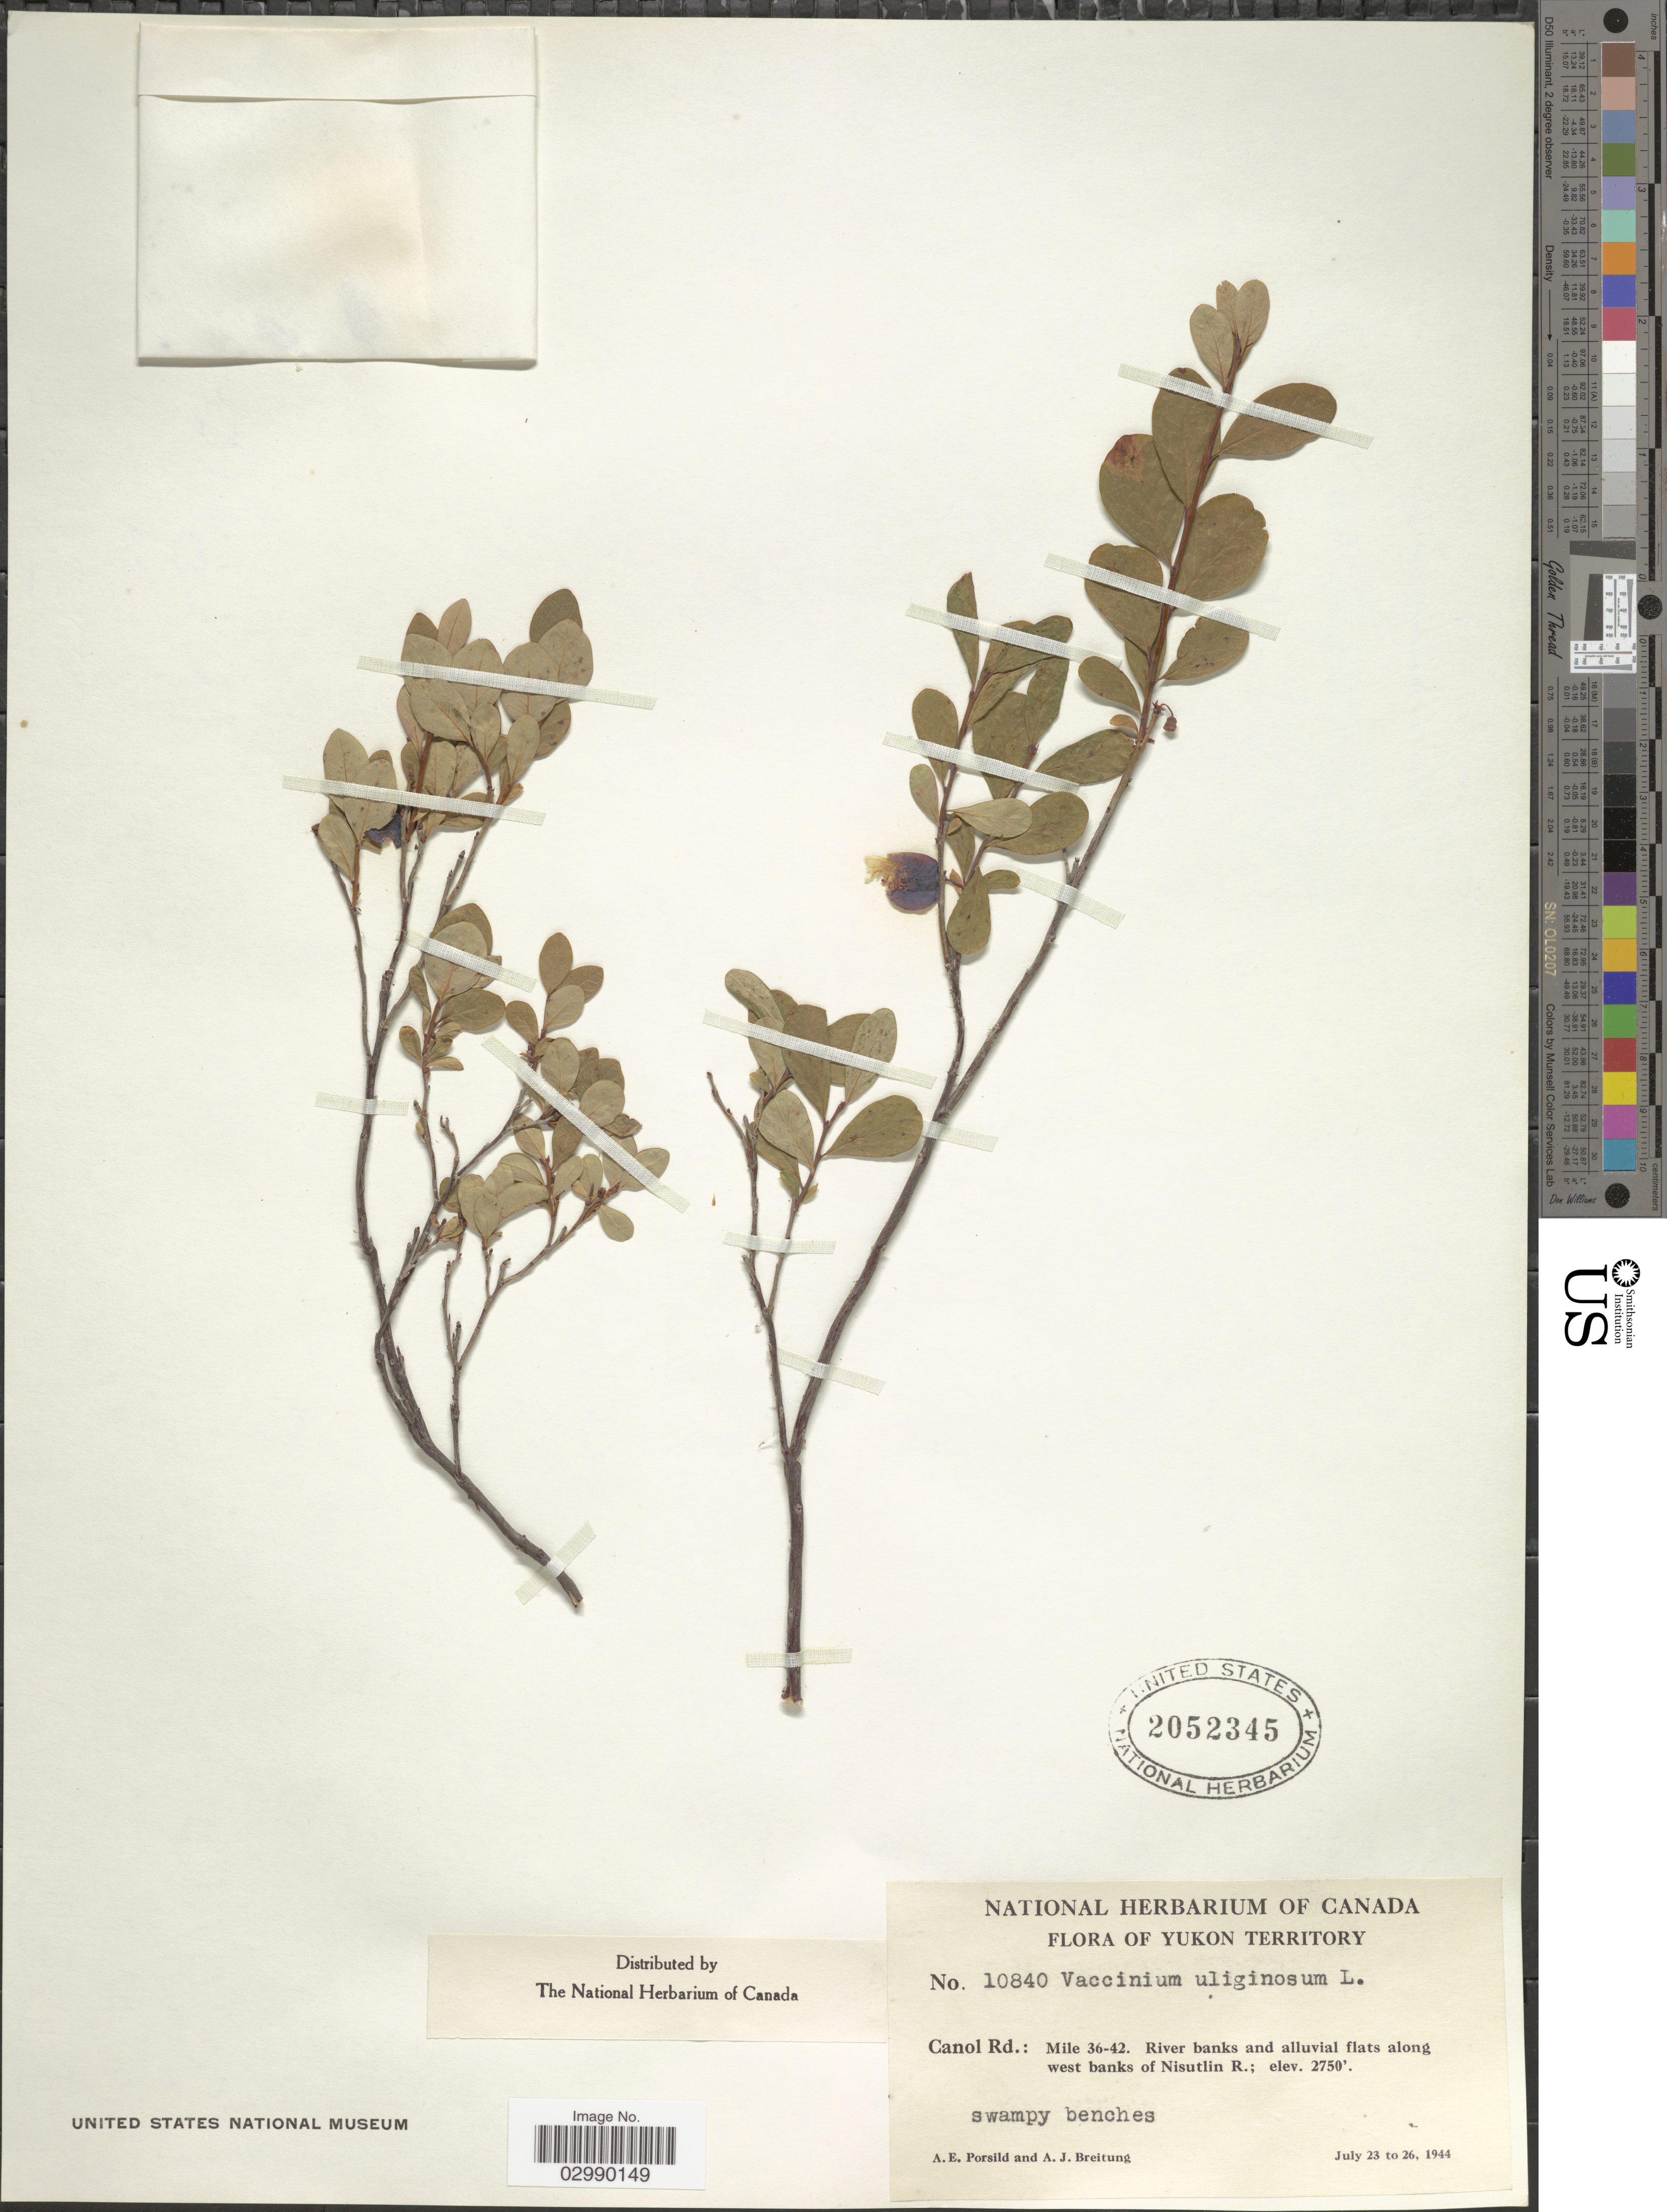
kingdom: Plantae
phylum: Tracheophyta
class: Magnoliopsida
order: Ericales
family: Ericaceae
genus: Vaccinium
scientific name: Vaccinium uliginosum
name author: L.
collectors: A. Porslid & A. Breitung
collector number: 10840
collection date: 1944-07-23/1944-07-26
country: Canada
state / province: Yukon Territory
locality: Canol Rd.: Mile 36-42, River banks and alluvial flats along west banks of Nisutlin R.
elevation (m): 838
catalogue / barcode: US 2052345